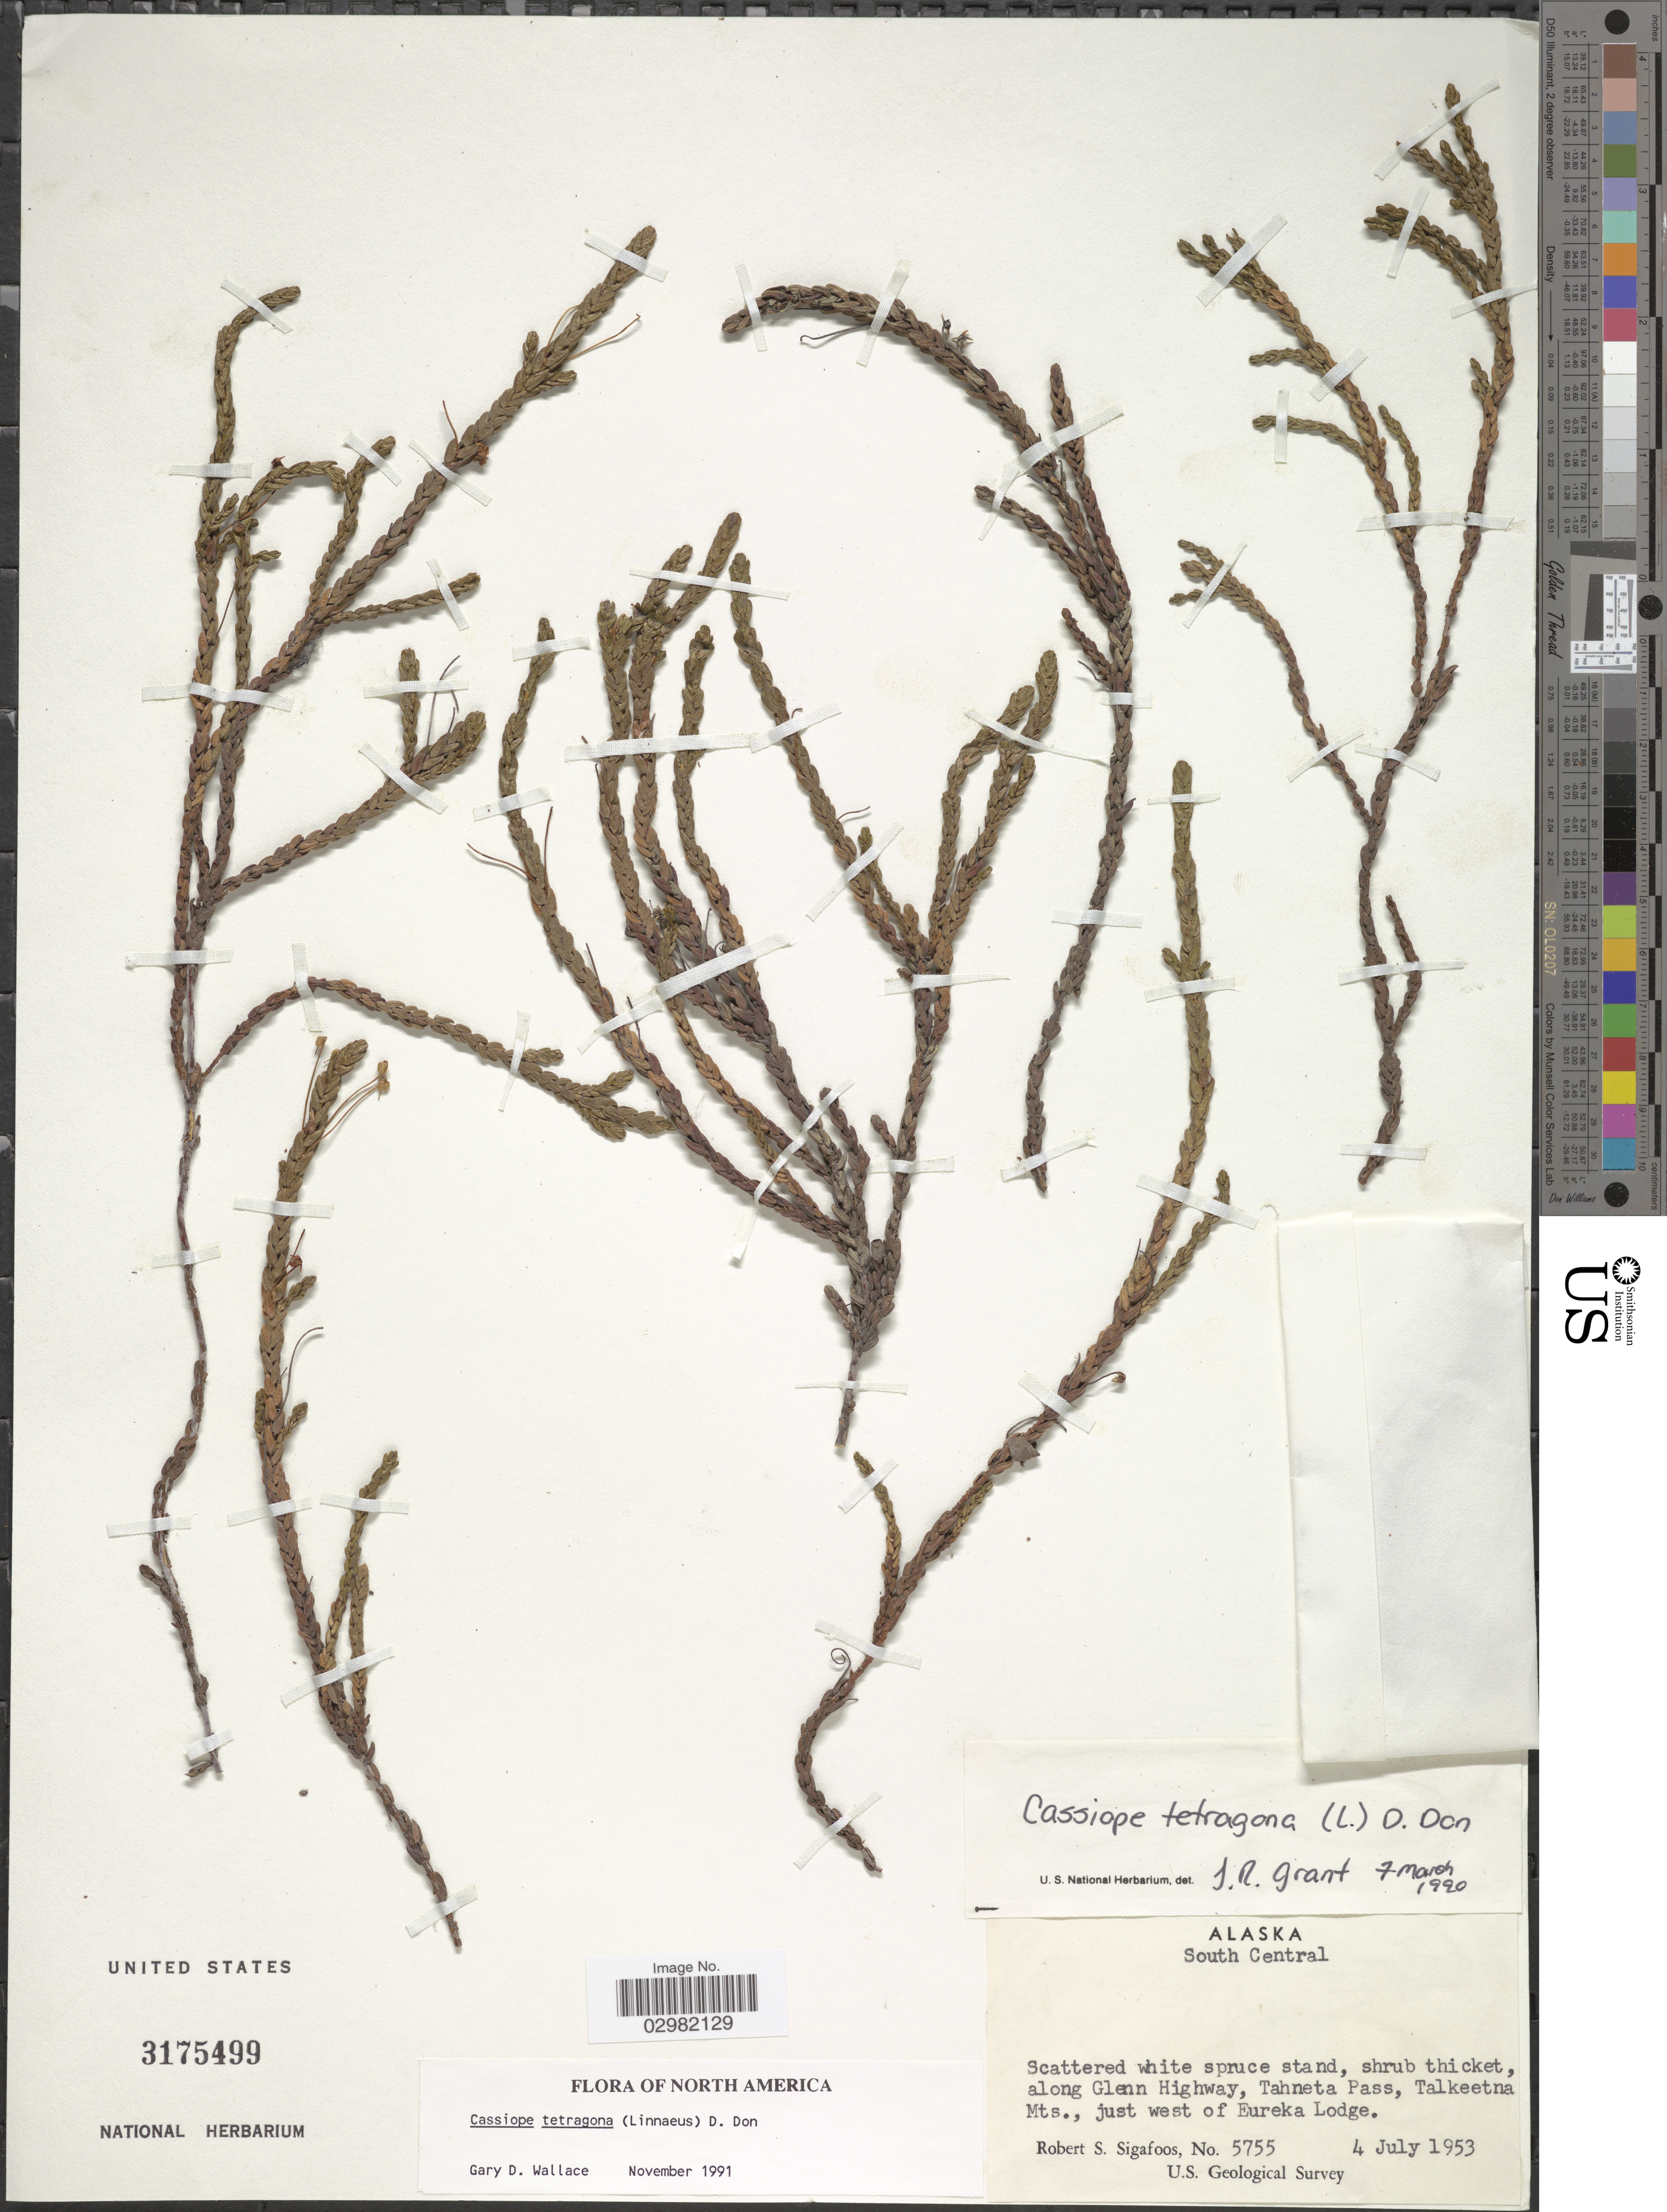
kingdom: Plantae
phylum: Tracheophyta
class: Magnoliopsida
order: Ericales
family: Ericaceae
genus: Cassiope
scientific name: Cassiope tetragona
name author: (L.) D. Don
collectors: R. Sigafoos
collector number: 5755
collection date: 1953-07-04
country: United States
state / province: Alaska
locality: South Central. Along Glenn Highway, Tahneta Pass, Talkeetna Mts., just west of Eureka Lodge.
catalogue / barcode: US 3175499